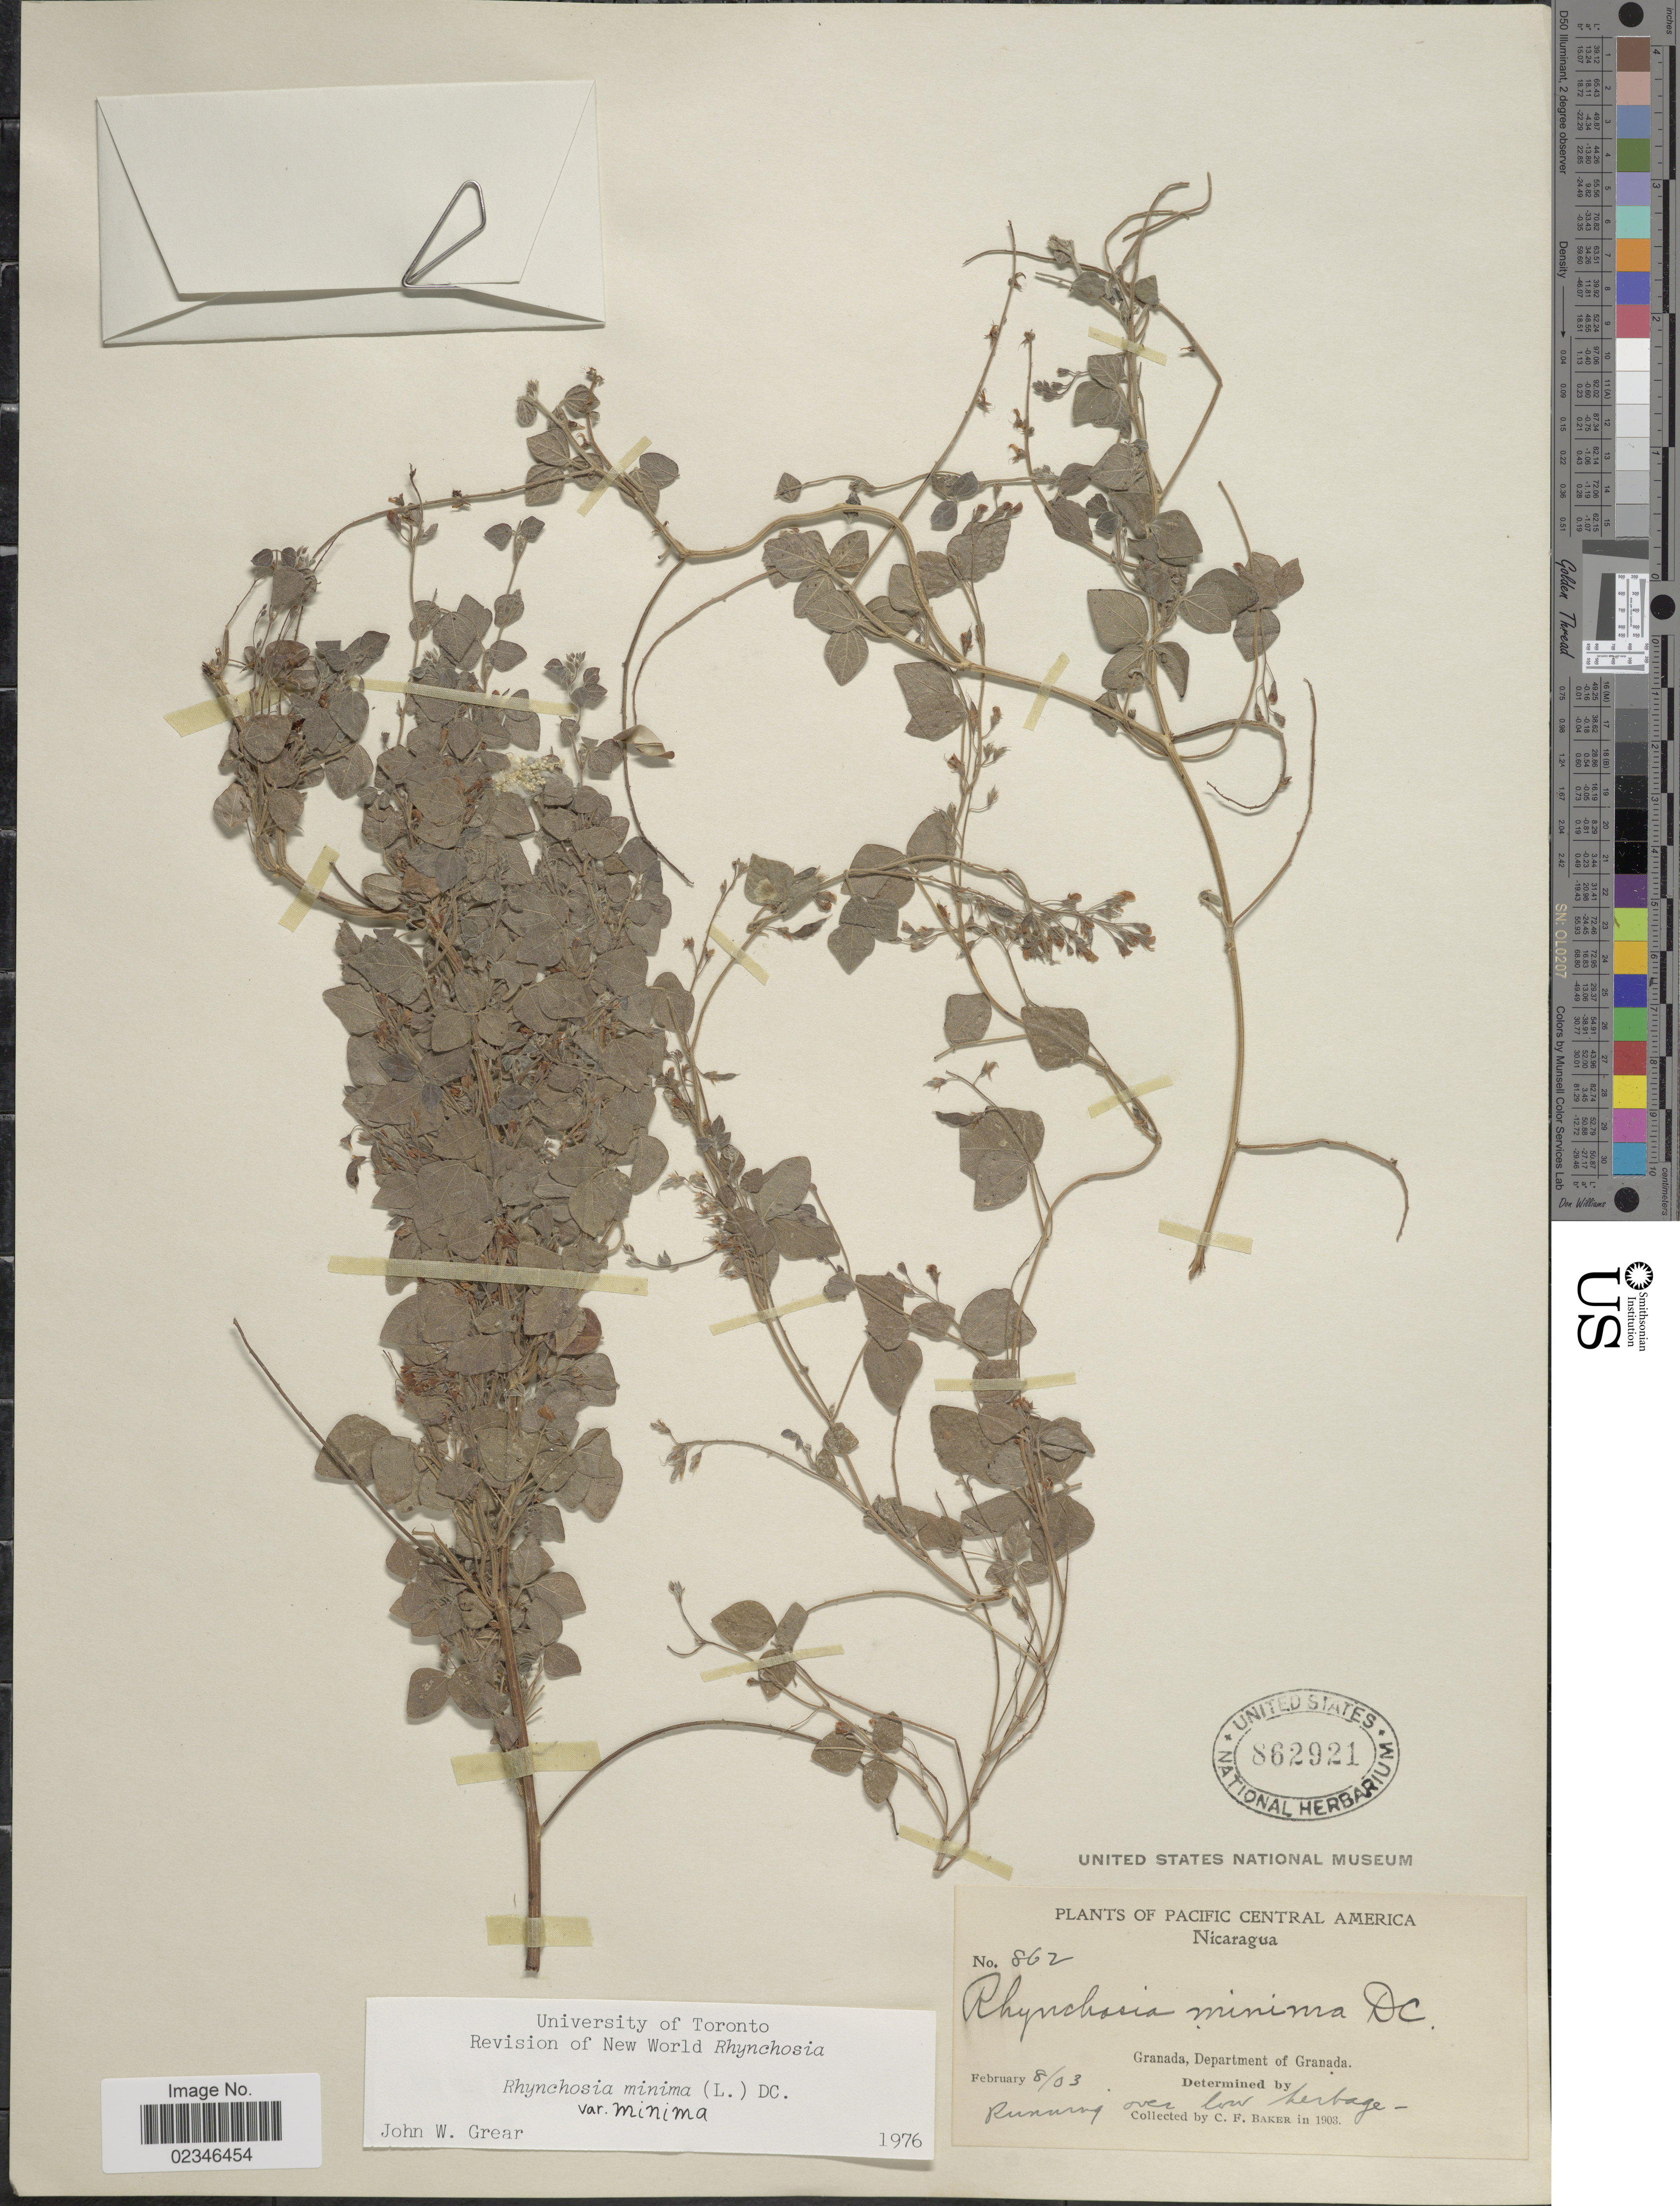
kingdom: Plantae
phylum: Tracheophyta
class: Magnoliopsida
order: Fabales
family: Fabaceae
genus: Rhynchosia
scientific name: Rhynchosia minima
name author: (L.) DC.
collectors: C. F. Baker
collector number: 862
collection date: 1903-02-08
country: Nicaragua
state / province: Granada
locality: Pacific Central America. Granada, Department of Granada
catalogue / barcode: US 862921